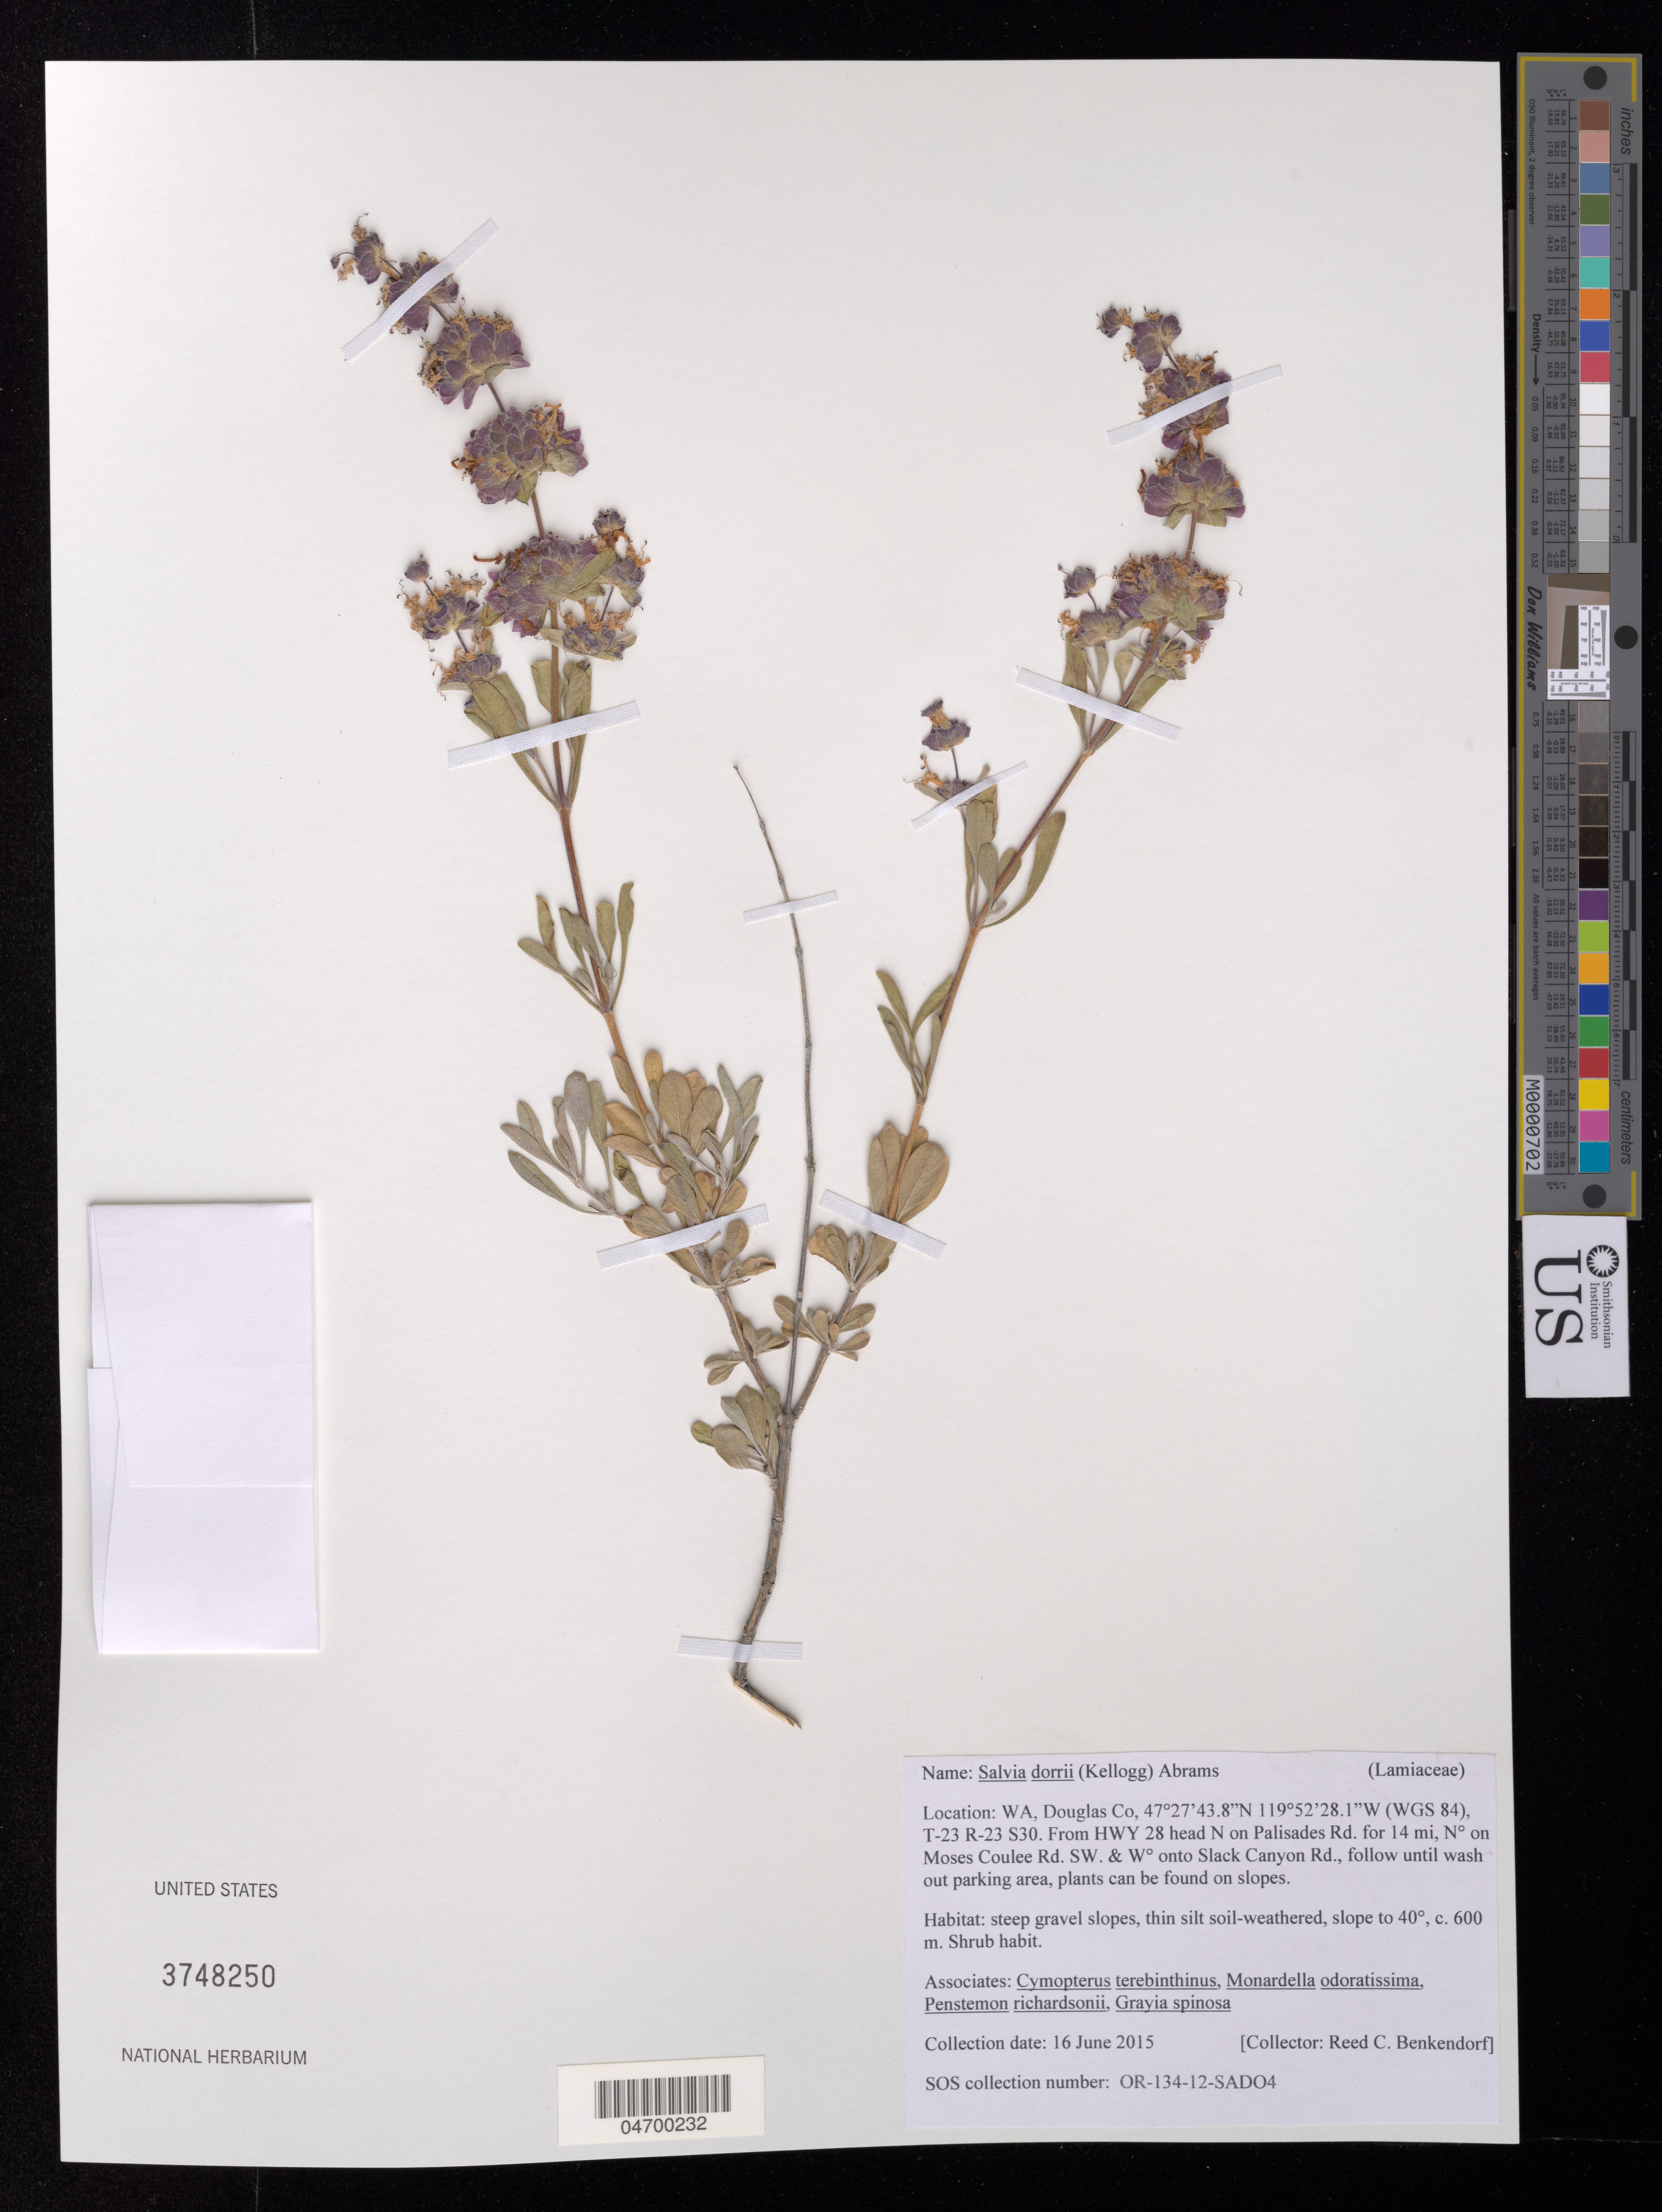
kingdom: Plantae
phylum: Tracheophyta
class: Magnoliopsida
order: Lamiales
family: Lamiaceae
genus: Salvia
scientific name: Salvia dorrii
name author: (Kellogg) Abrams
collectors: R. Benkendorf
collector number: OR-134-12-SADO4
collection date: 2015-06-16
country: United States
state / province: Washington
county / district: Douglas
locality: WA, Douglas Co, (WGS 84), T-23 R-23 S30. From HWY 28 head N on Palisades rd. for 14 mi, Nº on Moses Coulee Rd. SW. & Wº onto Slack Canyon Rd., follow until wash out parking area.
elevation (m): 600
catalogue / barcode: US 3748250